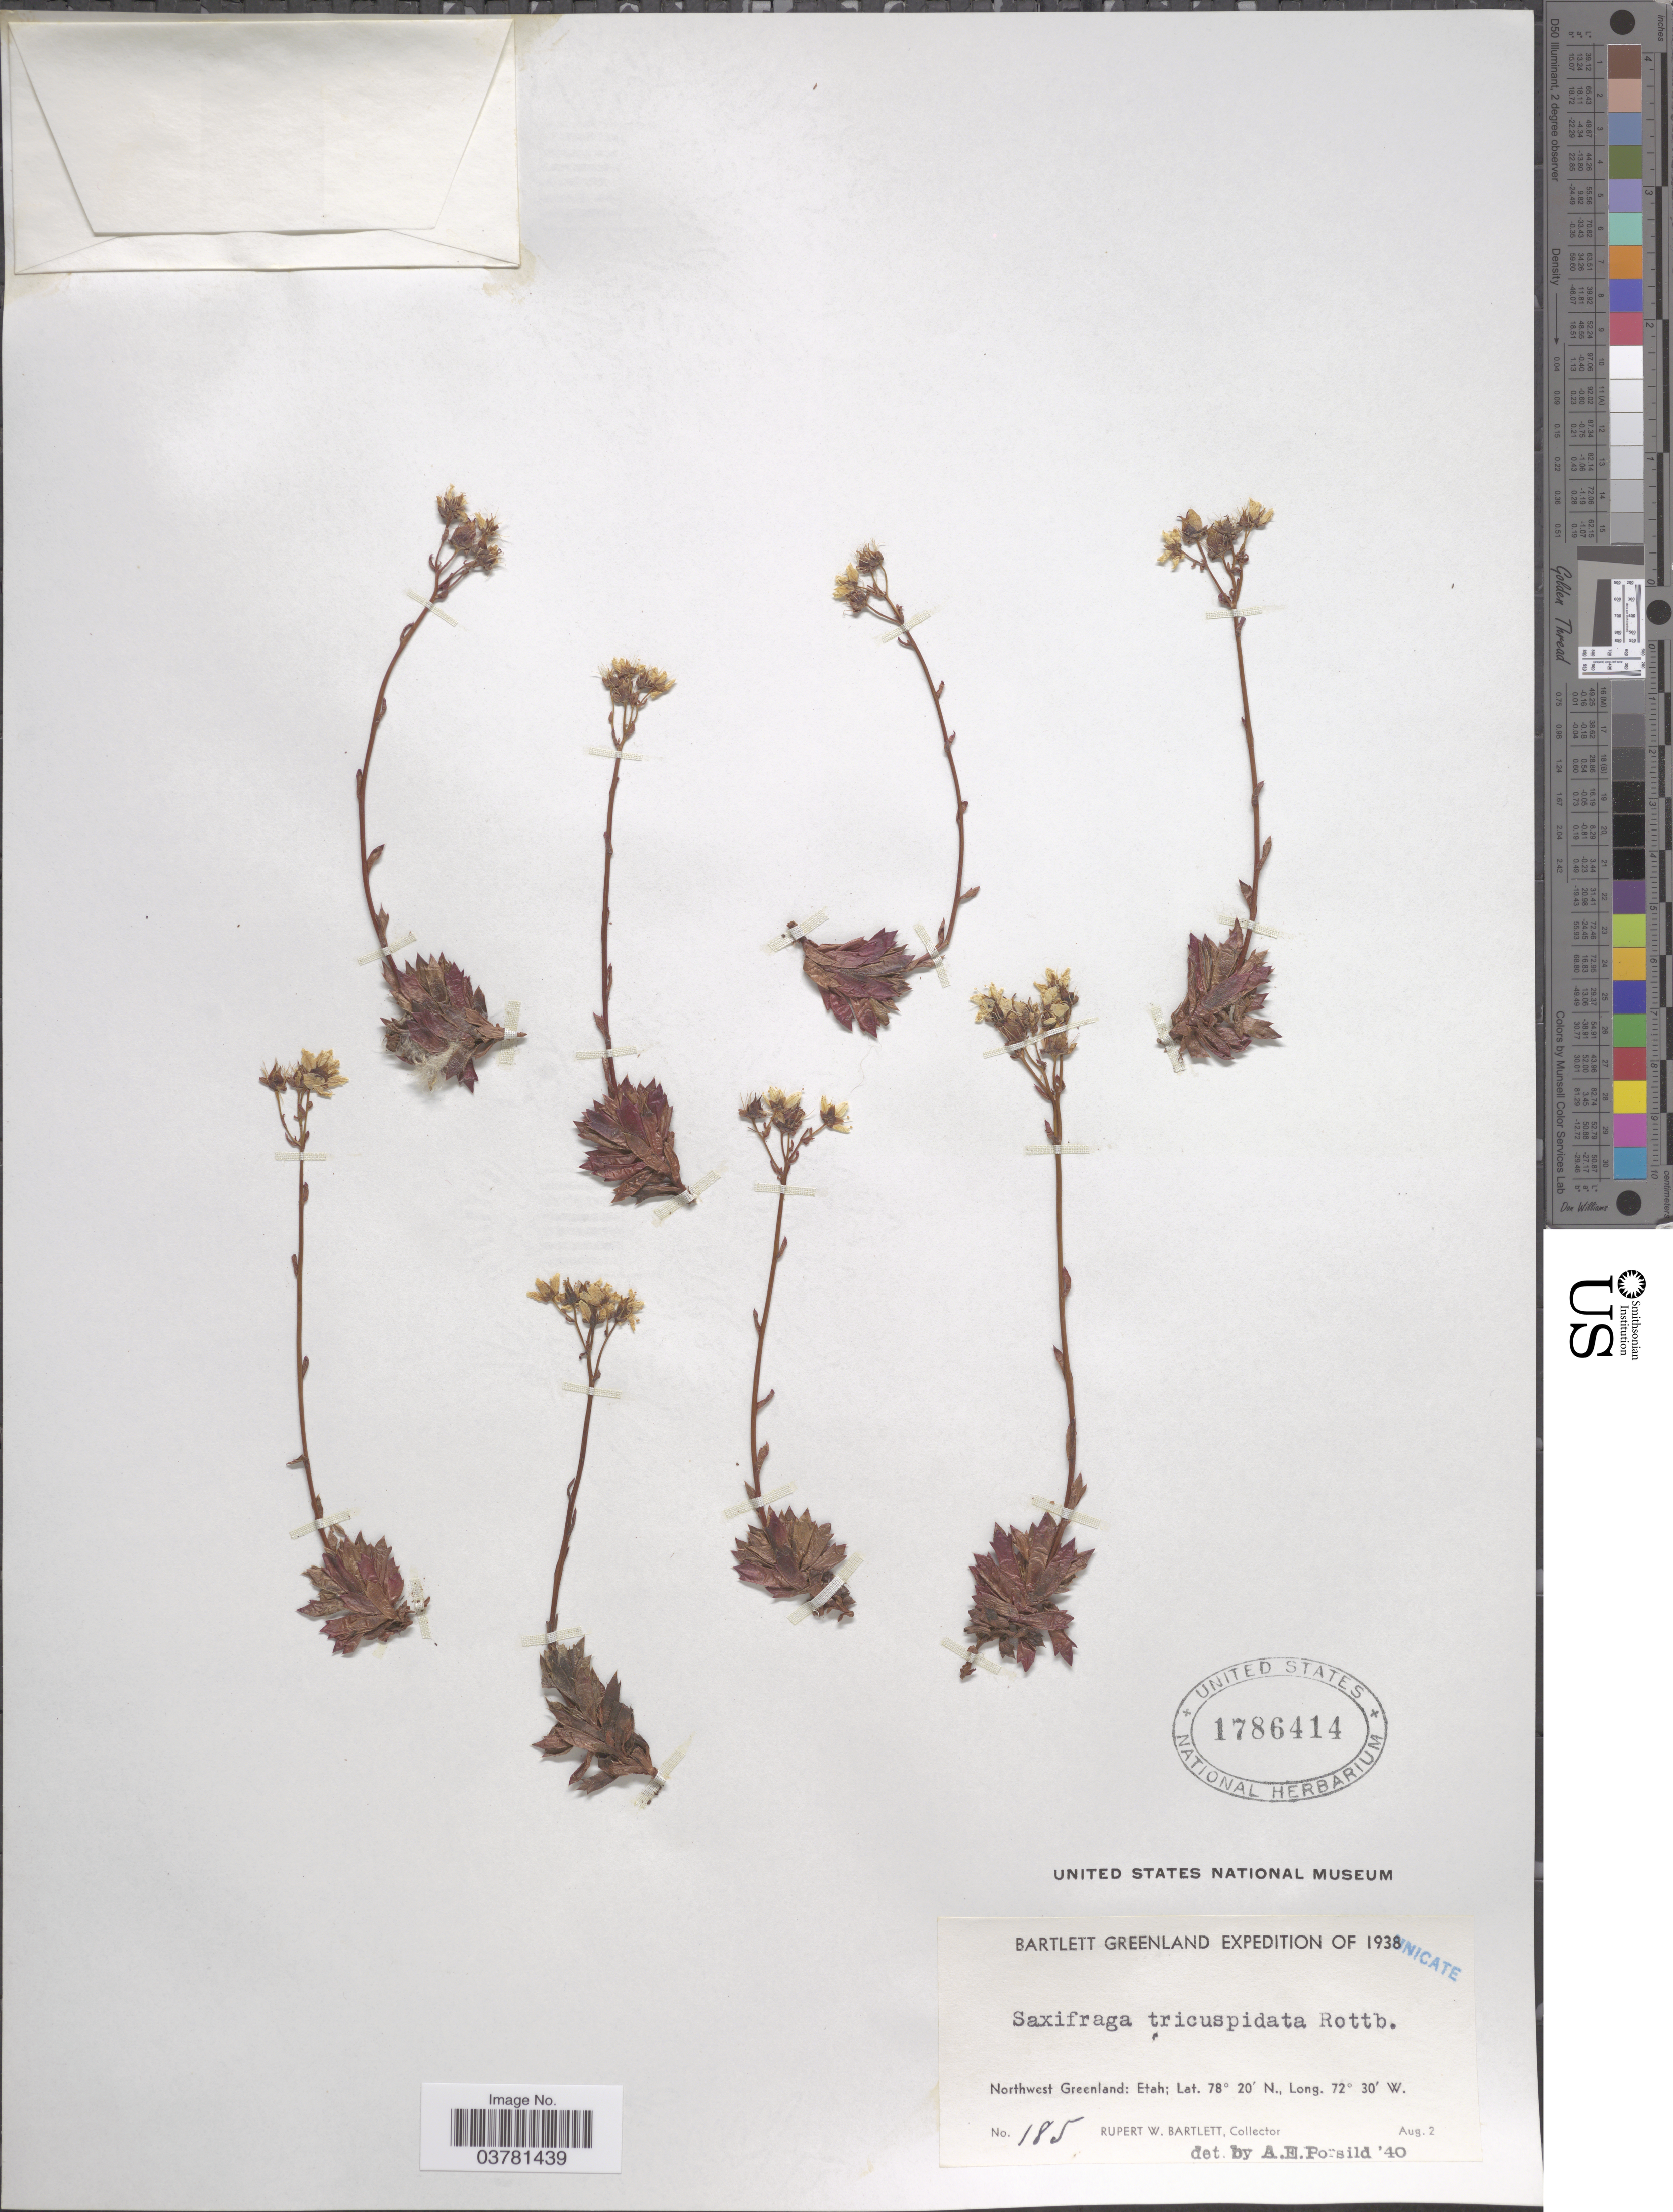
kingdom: Plantae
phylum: Tracheophyta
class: Magnoliopsida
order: Saxifragales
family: Saxifragaceae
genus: Saxifraga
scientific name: Saxifraga tricuspidata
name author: Rottb.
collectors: R. W. Bartlett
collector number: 185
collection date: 1938-08-02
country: Greenland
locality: Bartlett Greenland Expedition of 1938. Northwest Greenland: Etah.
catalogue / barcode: US 1786414